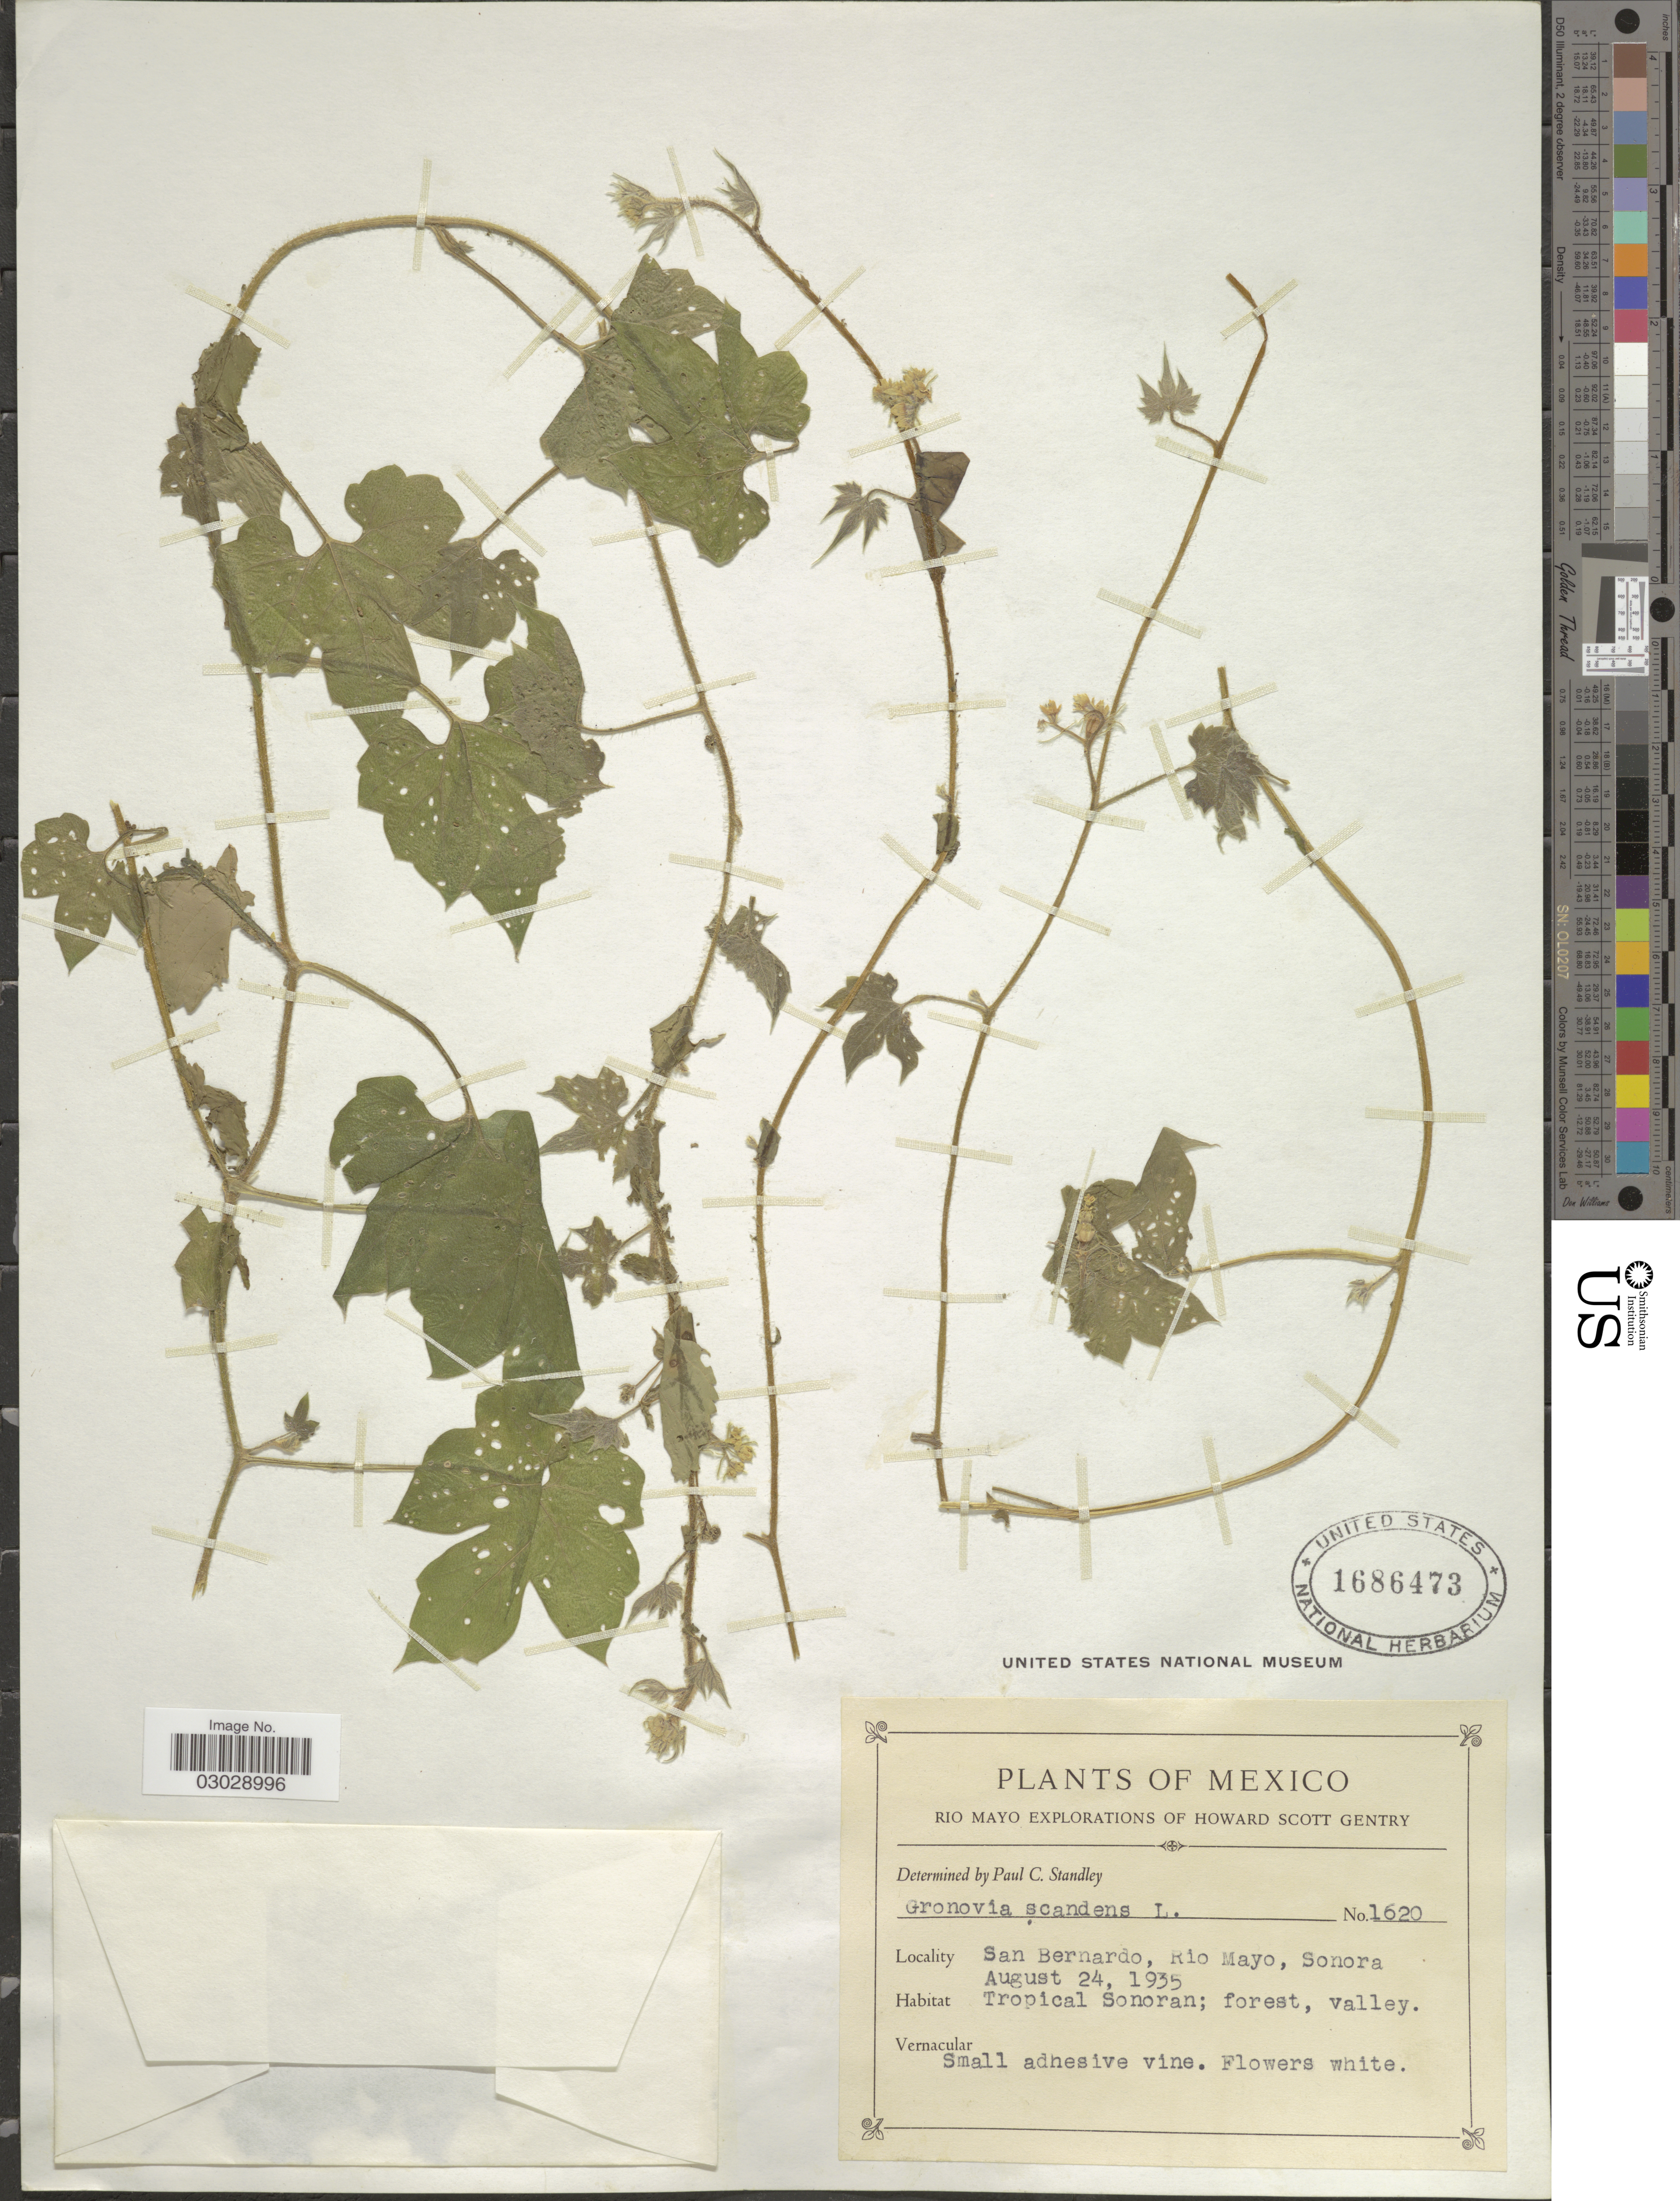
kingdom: Plantae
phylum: Tracheophyta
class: Magnoliopsida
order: Cornales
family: Loasaceae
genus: Gronovia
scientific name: Gronovia scandens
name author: L.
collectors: H. S. Gentry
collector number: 1620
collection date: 1935-08-24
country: Mexico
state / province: Sonora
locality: San Bernardo, Rio Mayo. Tropical Sonoran forest, valley.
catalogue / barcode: US 1686473